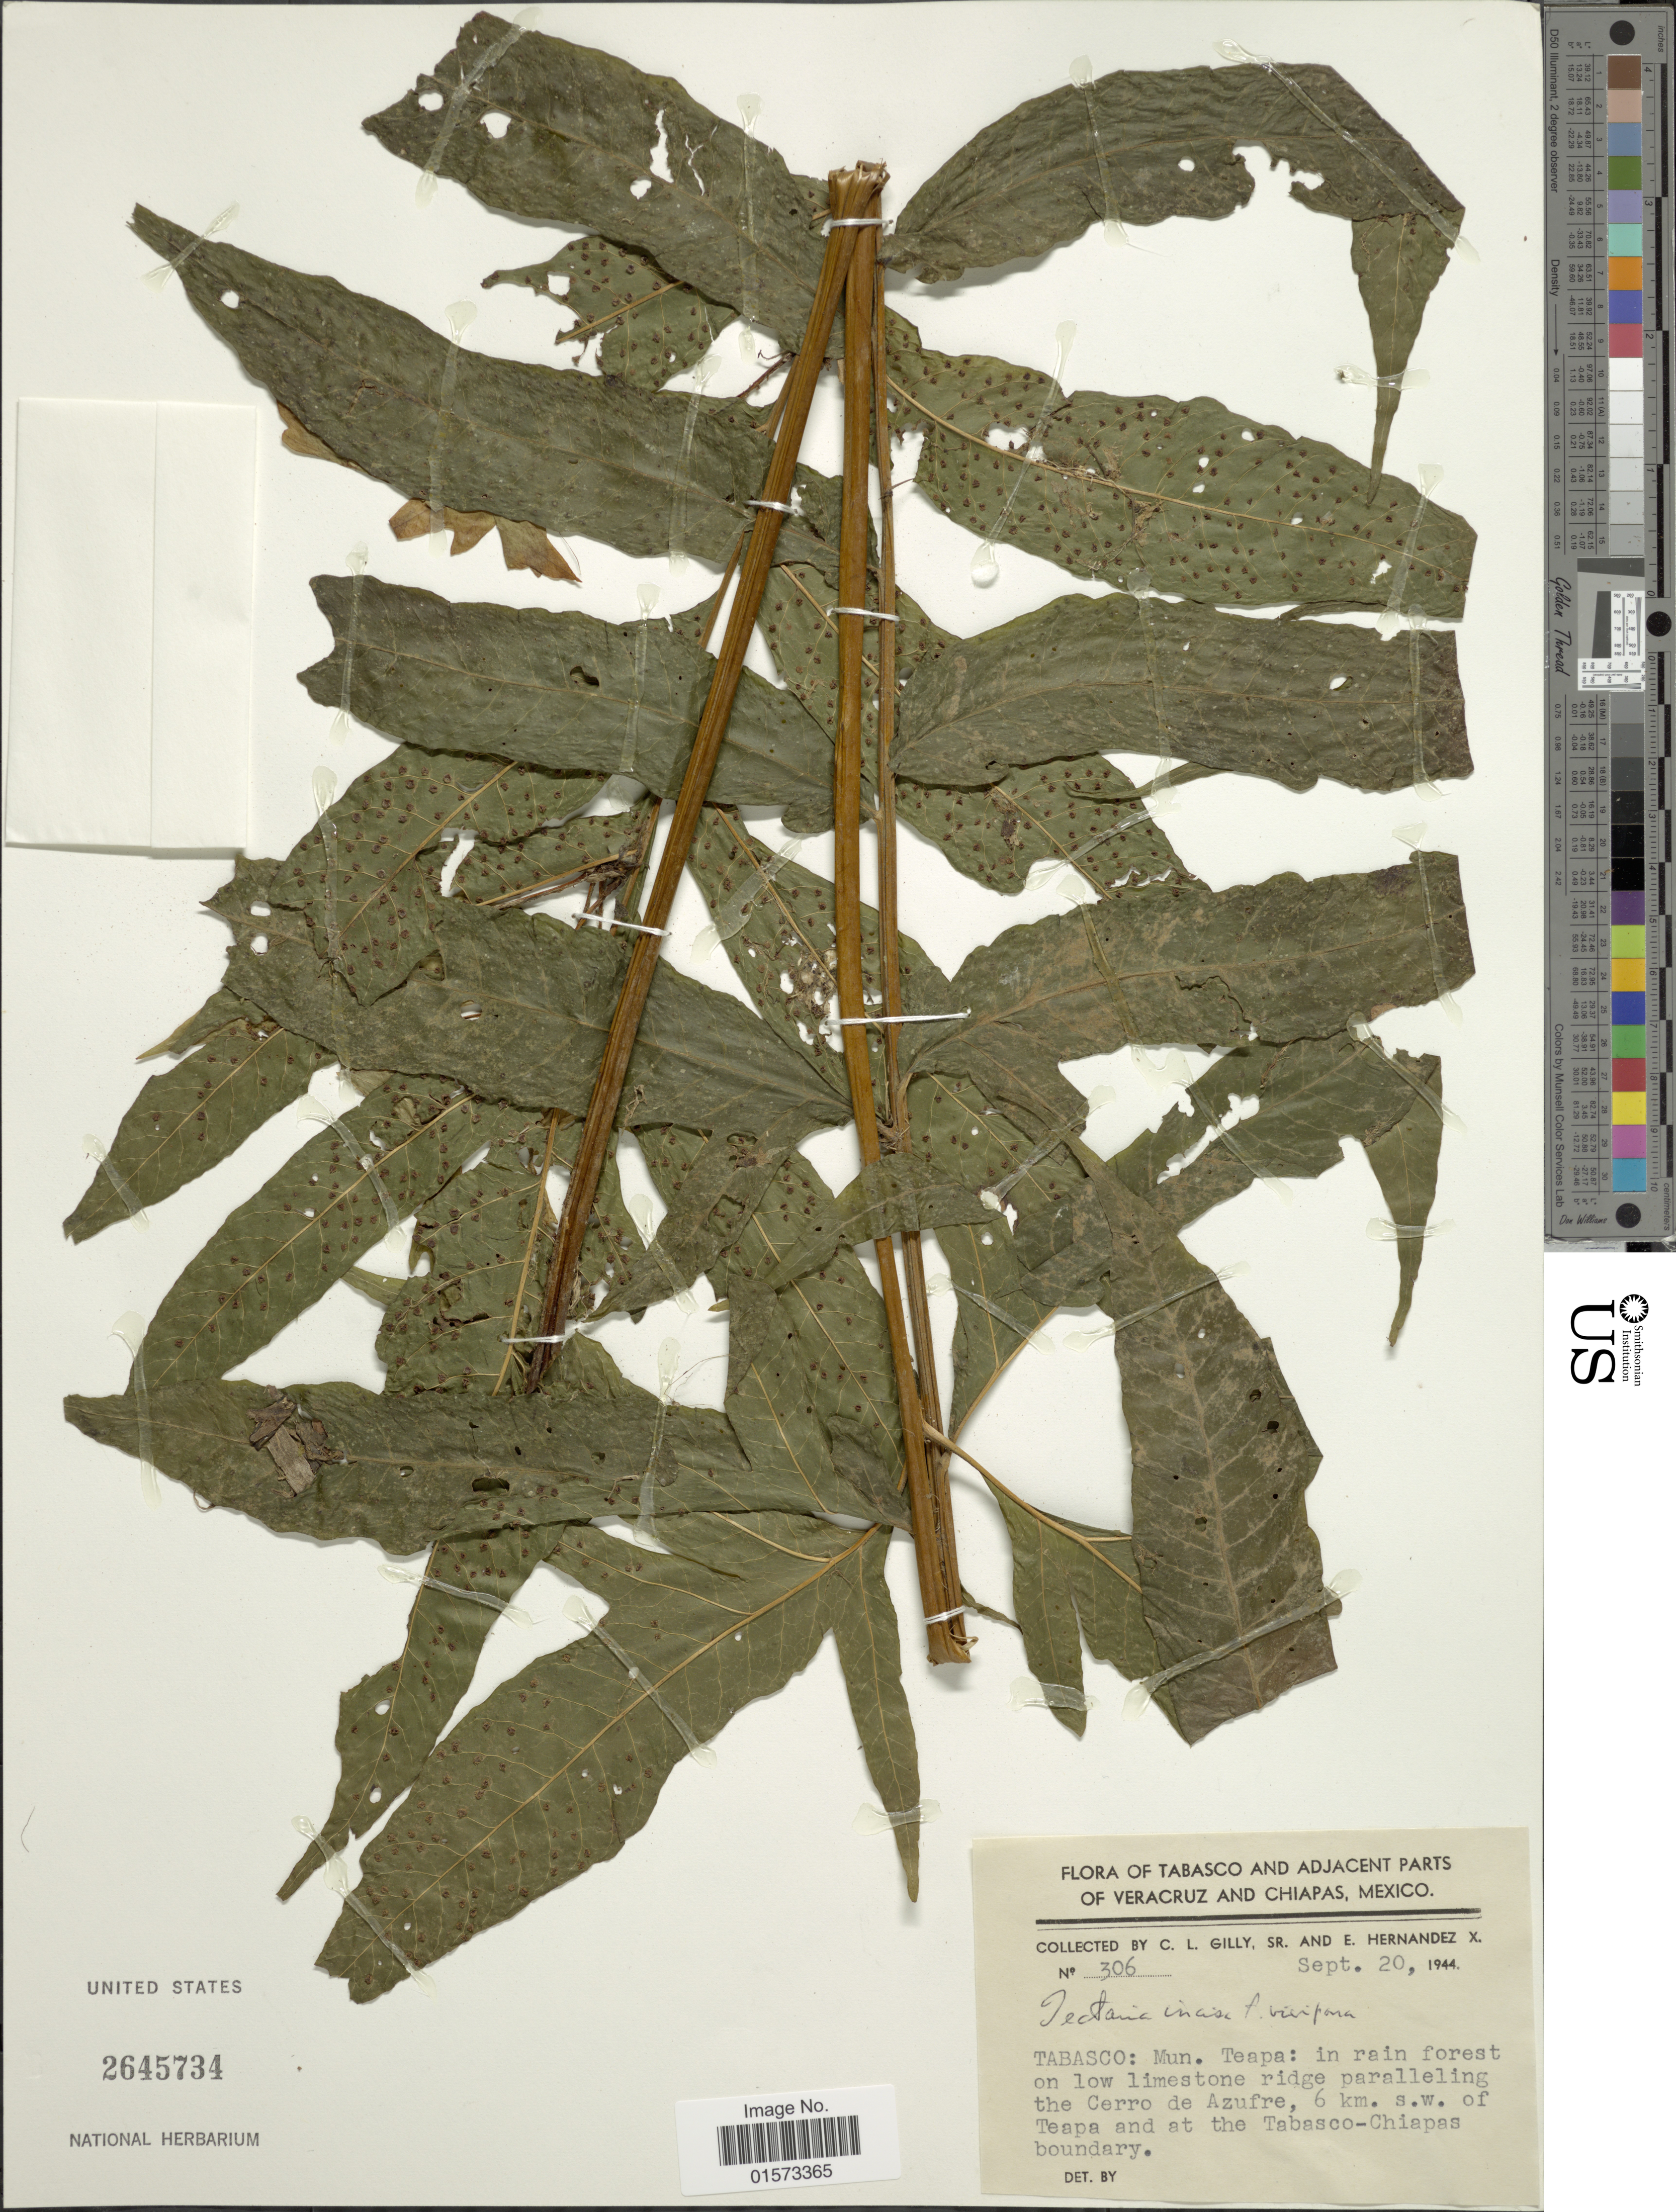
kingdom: Plantae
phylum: Tracheophyta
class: Polypodiopsida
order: Polypodiales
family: Tectariaceae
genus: Tectaria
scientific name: Tectaria incisa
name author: Cav.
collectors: C. Gilly & E. Hernandez X.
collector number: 306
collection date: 1944-09-20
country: Mexico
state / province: Tabasco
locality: Tabasco: Mun. Teapa; in rain forest in low limestone ridge paralleling the Cerro de Azufre, 6 km s.w. of Teapa and at the Tabasco-Chiapas boundary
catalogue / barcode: US 2645734